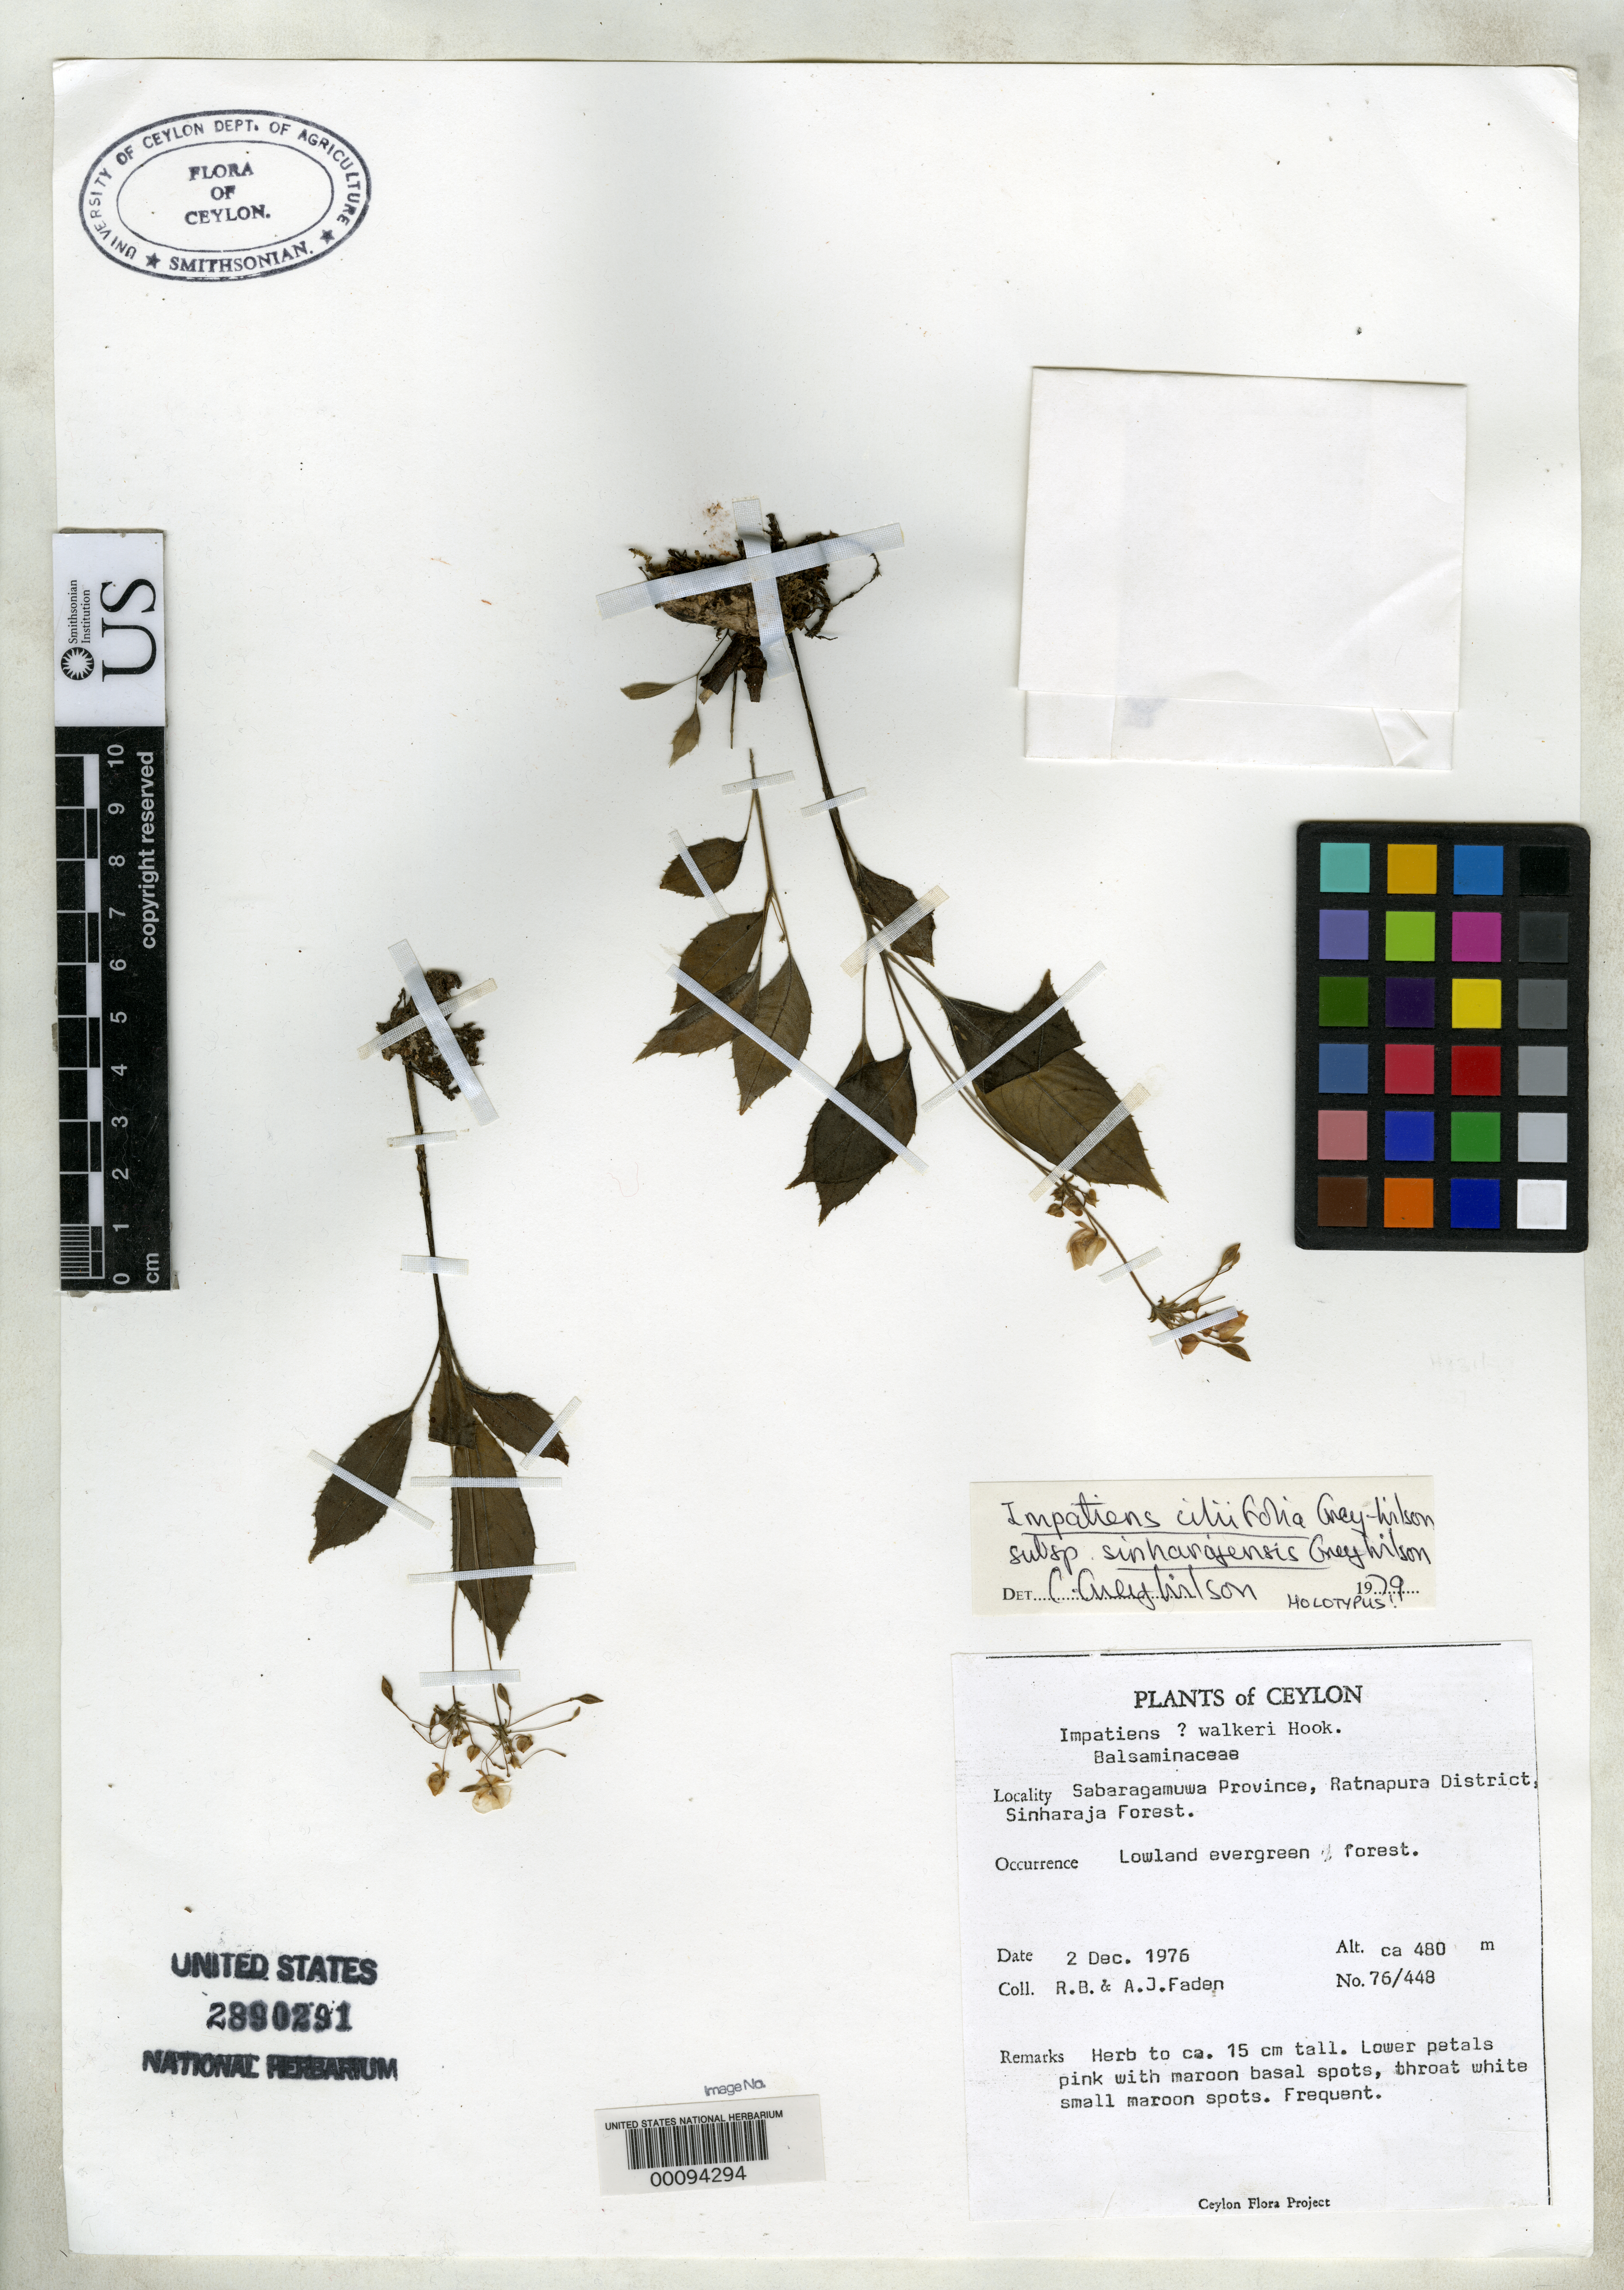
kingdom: Plantae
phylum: Tracheophyta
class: Magnoliopsida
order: Ericales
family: Balsaminaceae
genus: Impatiens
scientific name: Impatiens ciliifolia subsp. sinharajensis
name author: Grey-Wilson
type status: Holotype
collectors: R. B. Faden & A. J. Faden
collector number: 76/448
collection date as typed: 02 Dec 1976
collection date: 1976-12-02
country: Sri Lanka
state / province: Sabaragamuwa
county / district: Ratnapura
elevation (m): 480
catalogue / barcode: US 2890291